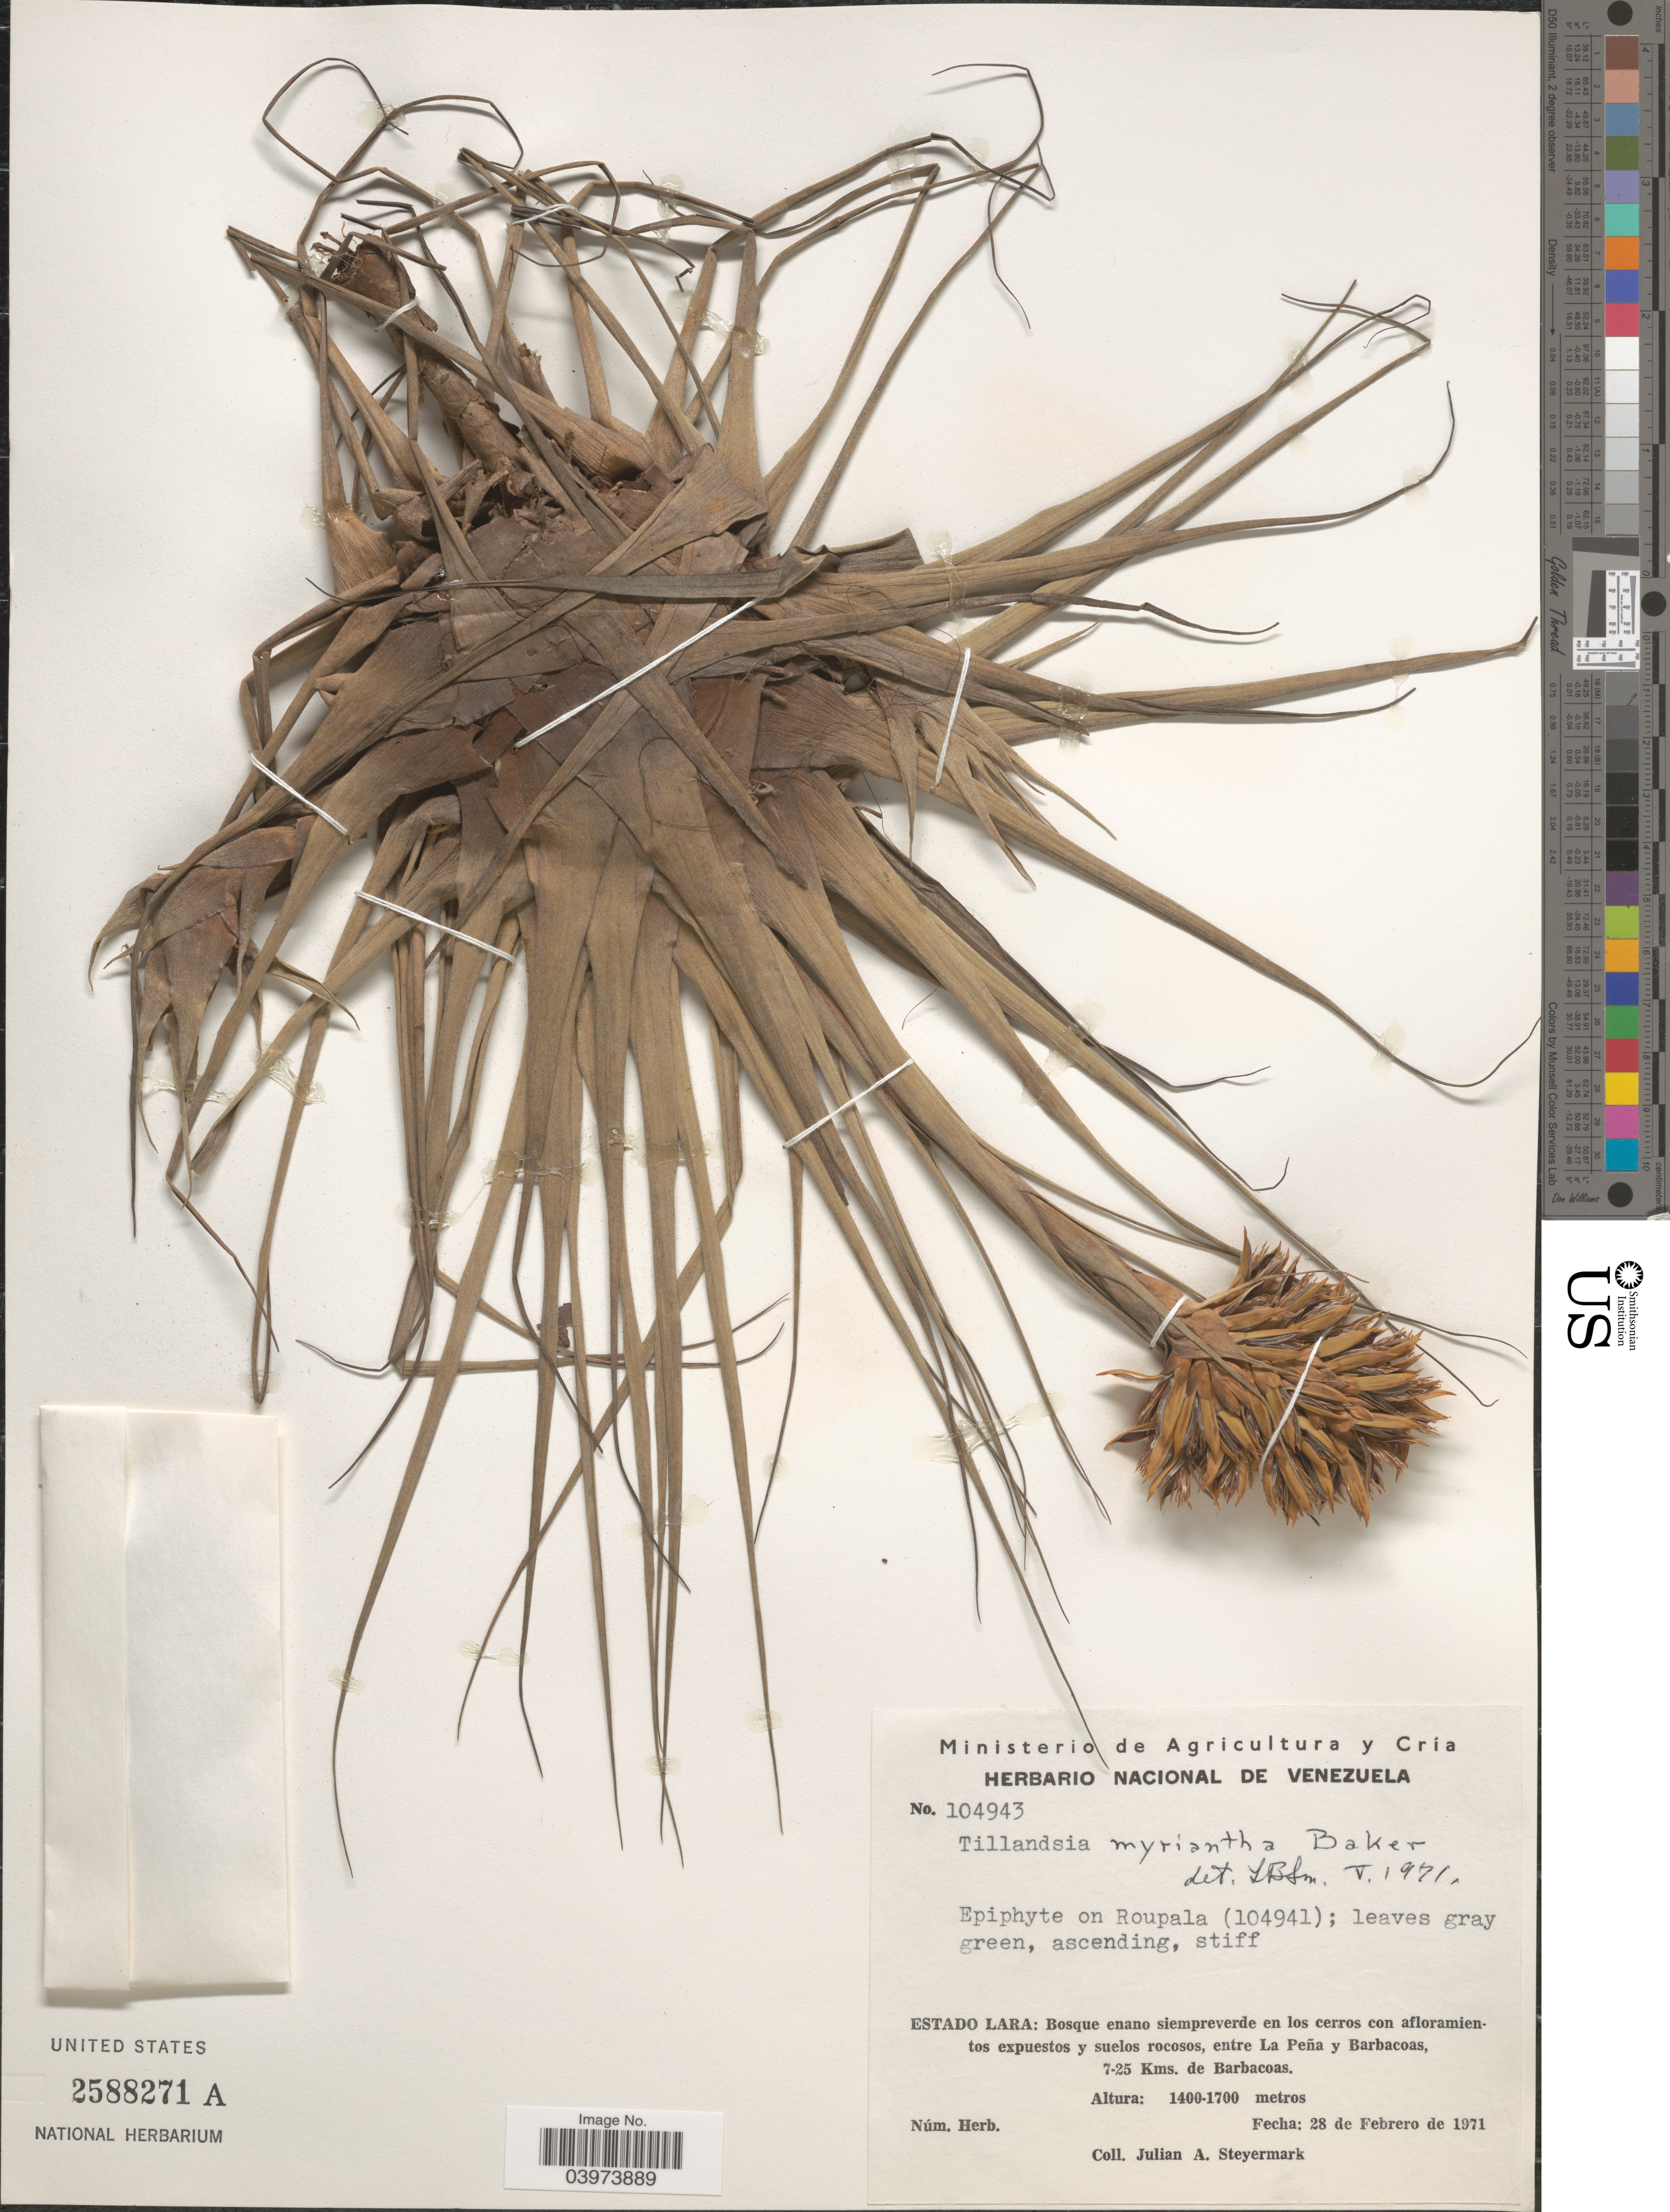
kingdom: Plantae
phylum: Tracheophyta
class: Liliopsida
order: Poales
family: Bromeliaceae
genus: Tillandsia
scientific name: Tillandsia myriantha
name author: Baker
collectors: J. Steyermark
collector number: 104943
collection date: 1971-02-28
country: Venezuela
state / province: Lara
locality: Bosque enano siempreverde en los cerros con afloramientos expuestos y suelos rocosos, entre La Peña y Barbacoas, 7-25 Kms. de Barbacoas.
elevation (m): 1400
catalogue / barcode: US 2588271A